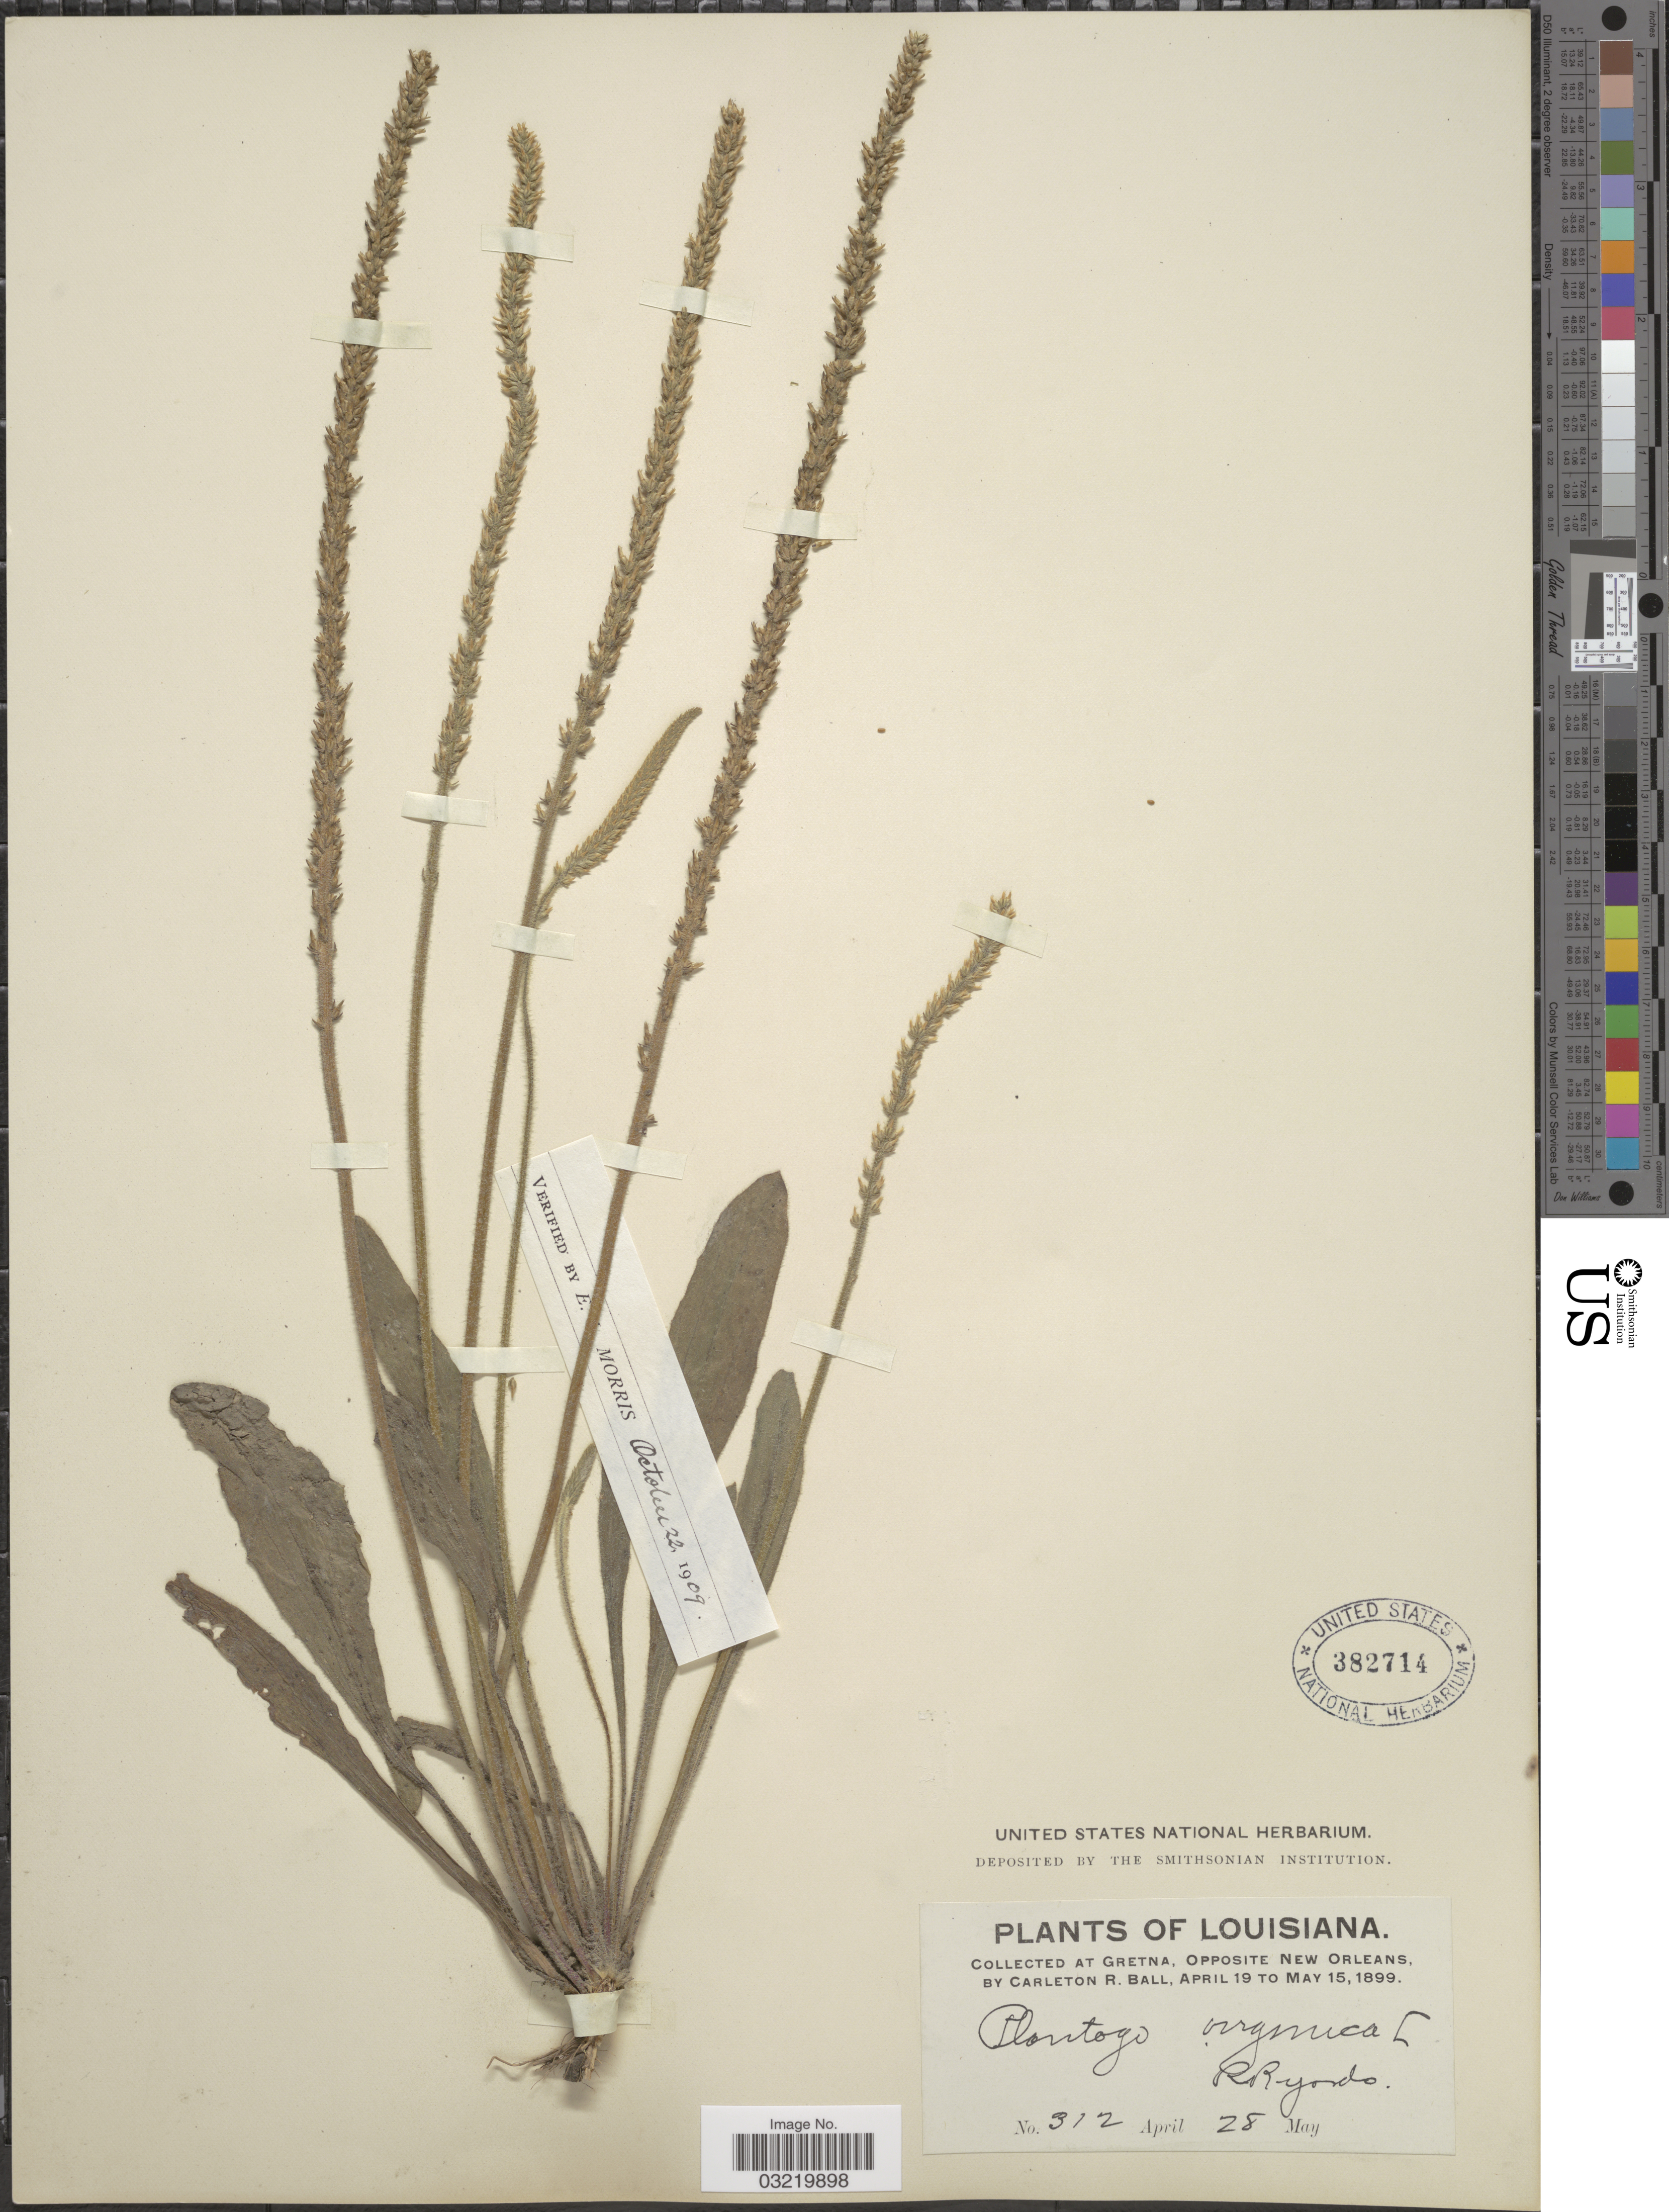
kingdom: Plantae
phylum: Tracheophyta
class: Magnoliopsida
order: Lamiales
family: Plantaginaceae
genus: Plantago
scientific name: Plantago virginica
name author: L.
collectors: C. R. Ball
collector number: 312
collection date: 1899-04-28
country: United States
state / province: Louisiana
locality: Gretna, Opposite New Orleans.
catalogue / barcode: US 382714